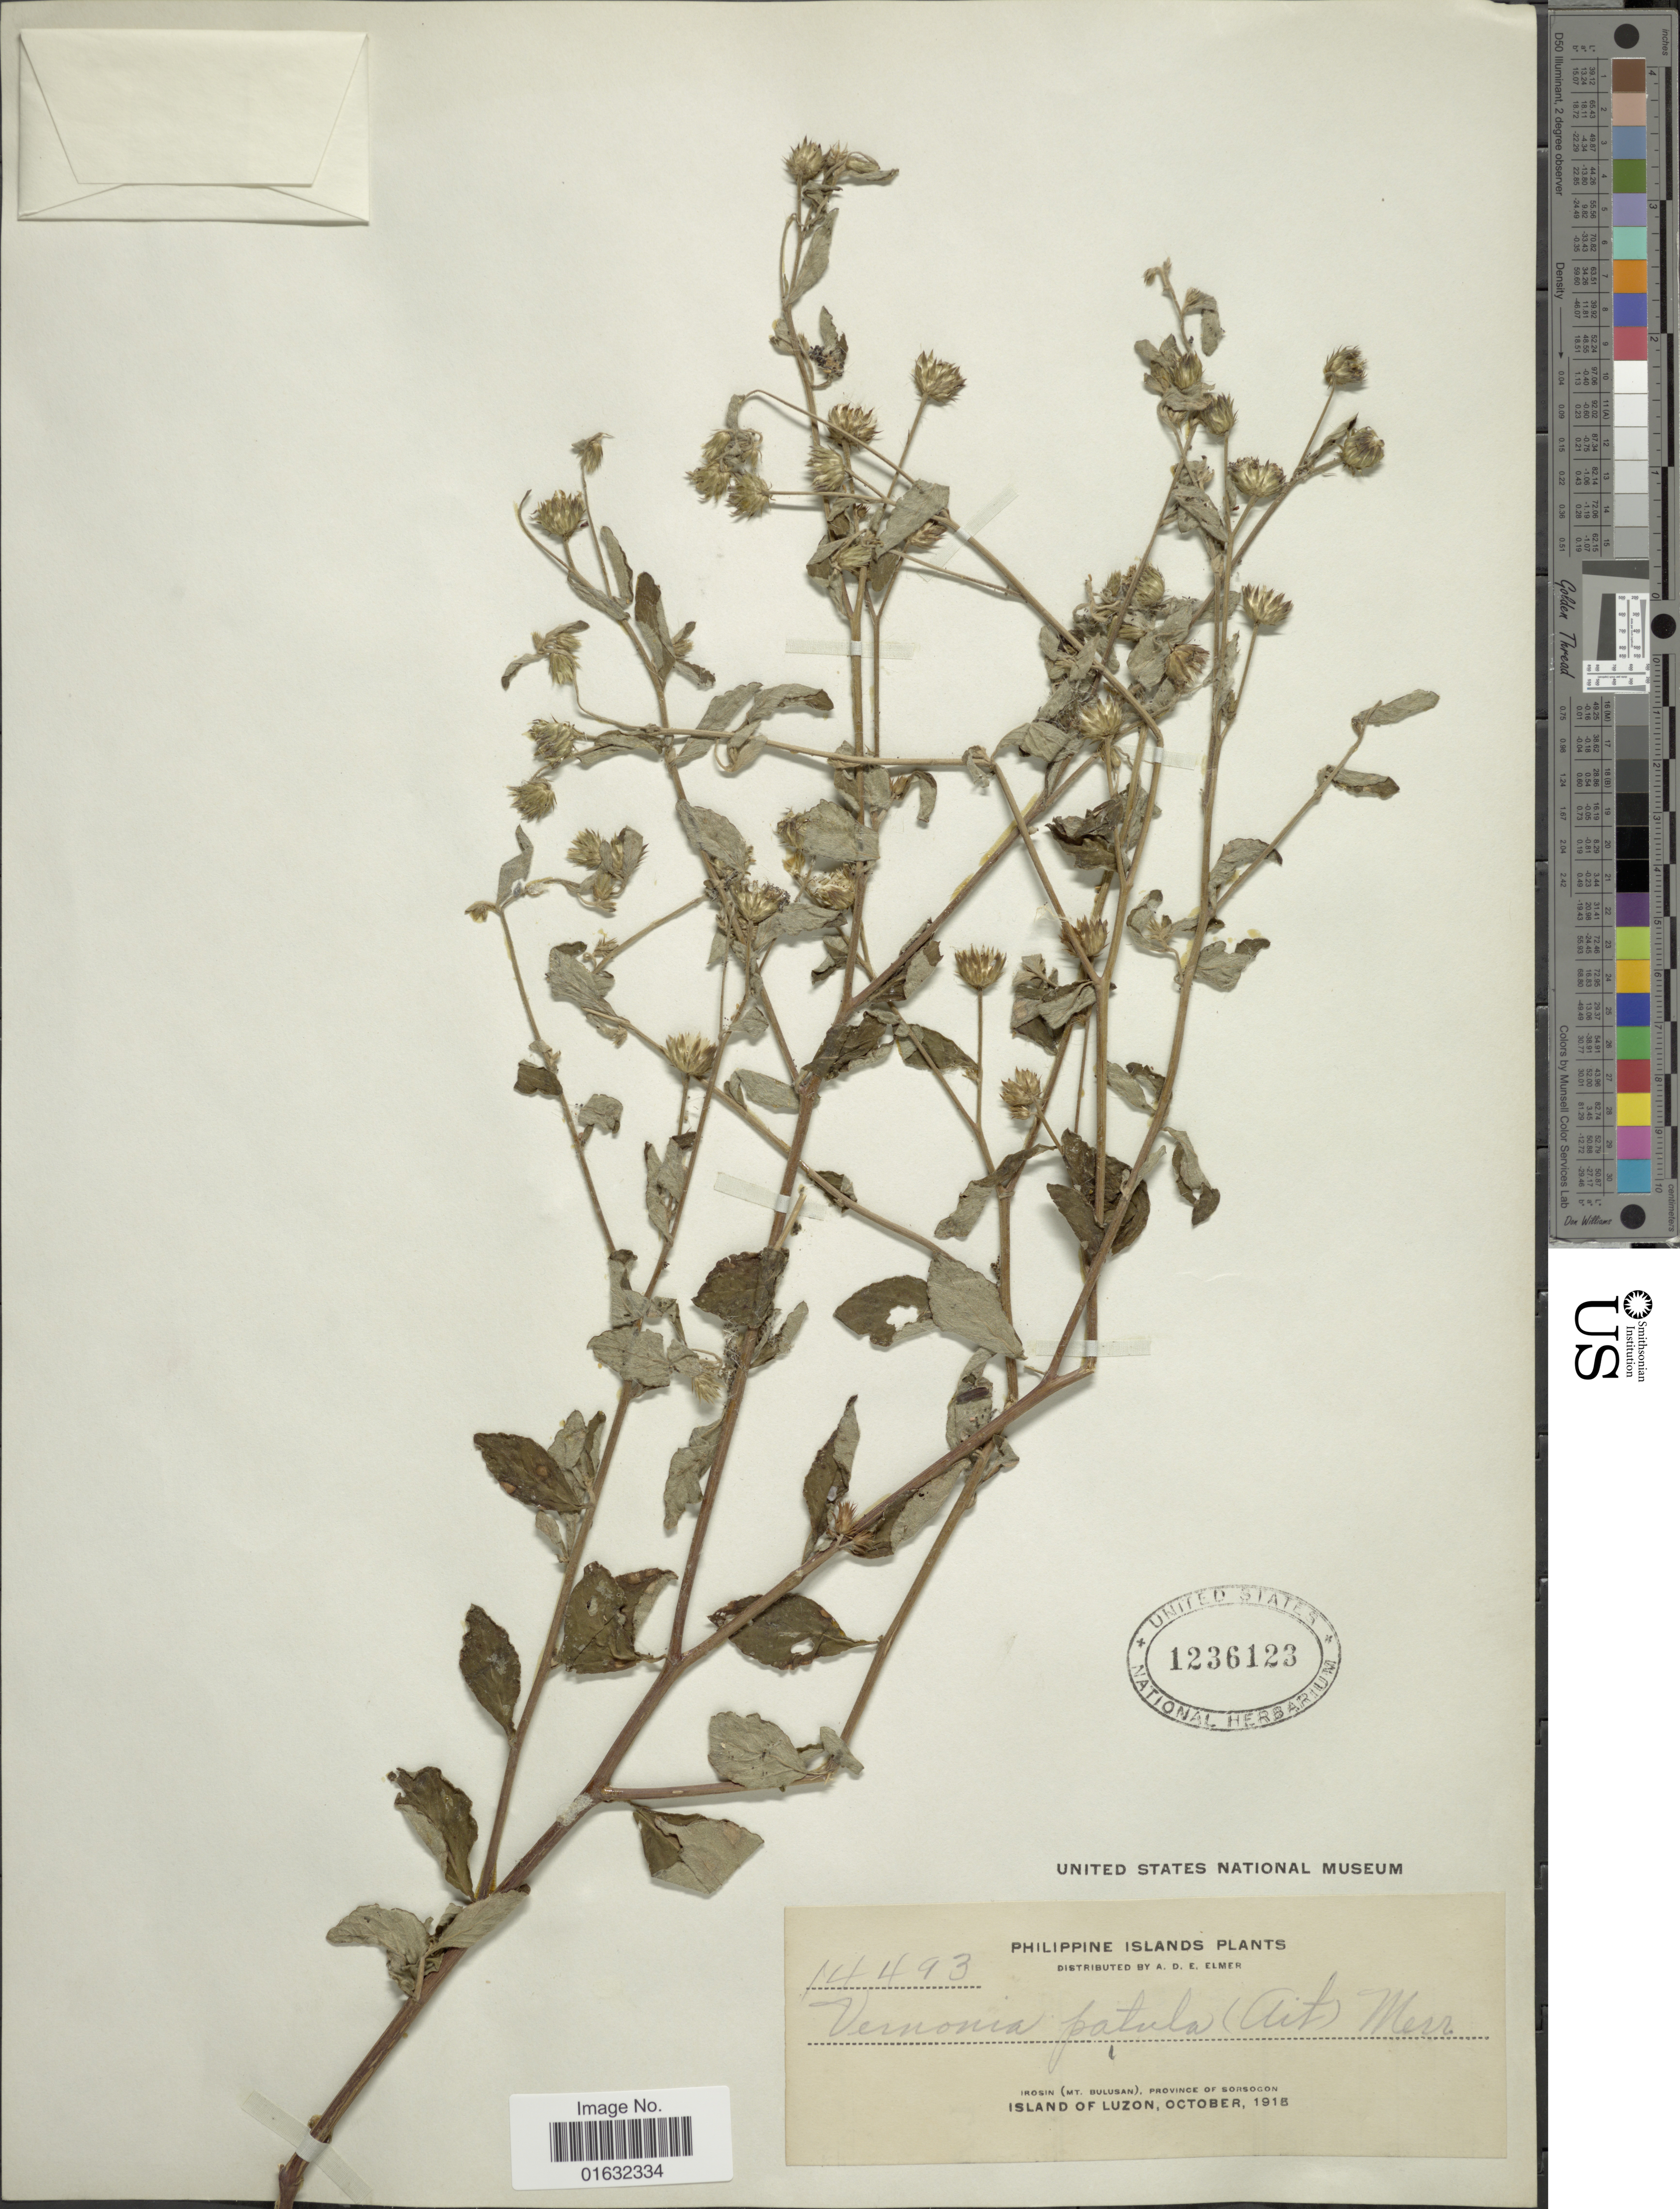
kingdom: Plantae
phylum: Tracheophyta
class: Magnoliopsida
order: Asterales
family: Asteraceae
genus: Cyanthillium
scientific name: Cyanthillium patulum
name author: (Aiton) H. Rob.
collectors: A. D. E. Elmer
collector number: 14493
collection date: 1915-10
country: Philippines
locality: Irosin (Mt. Bulusan), Province of Sorsogon, Island of Luzon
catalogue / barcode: US 1236123